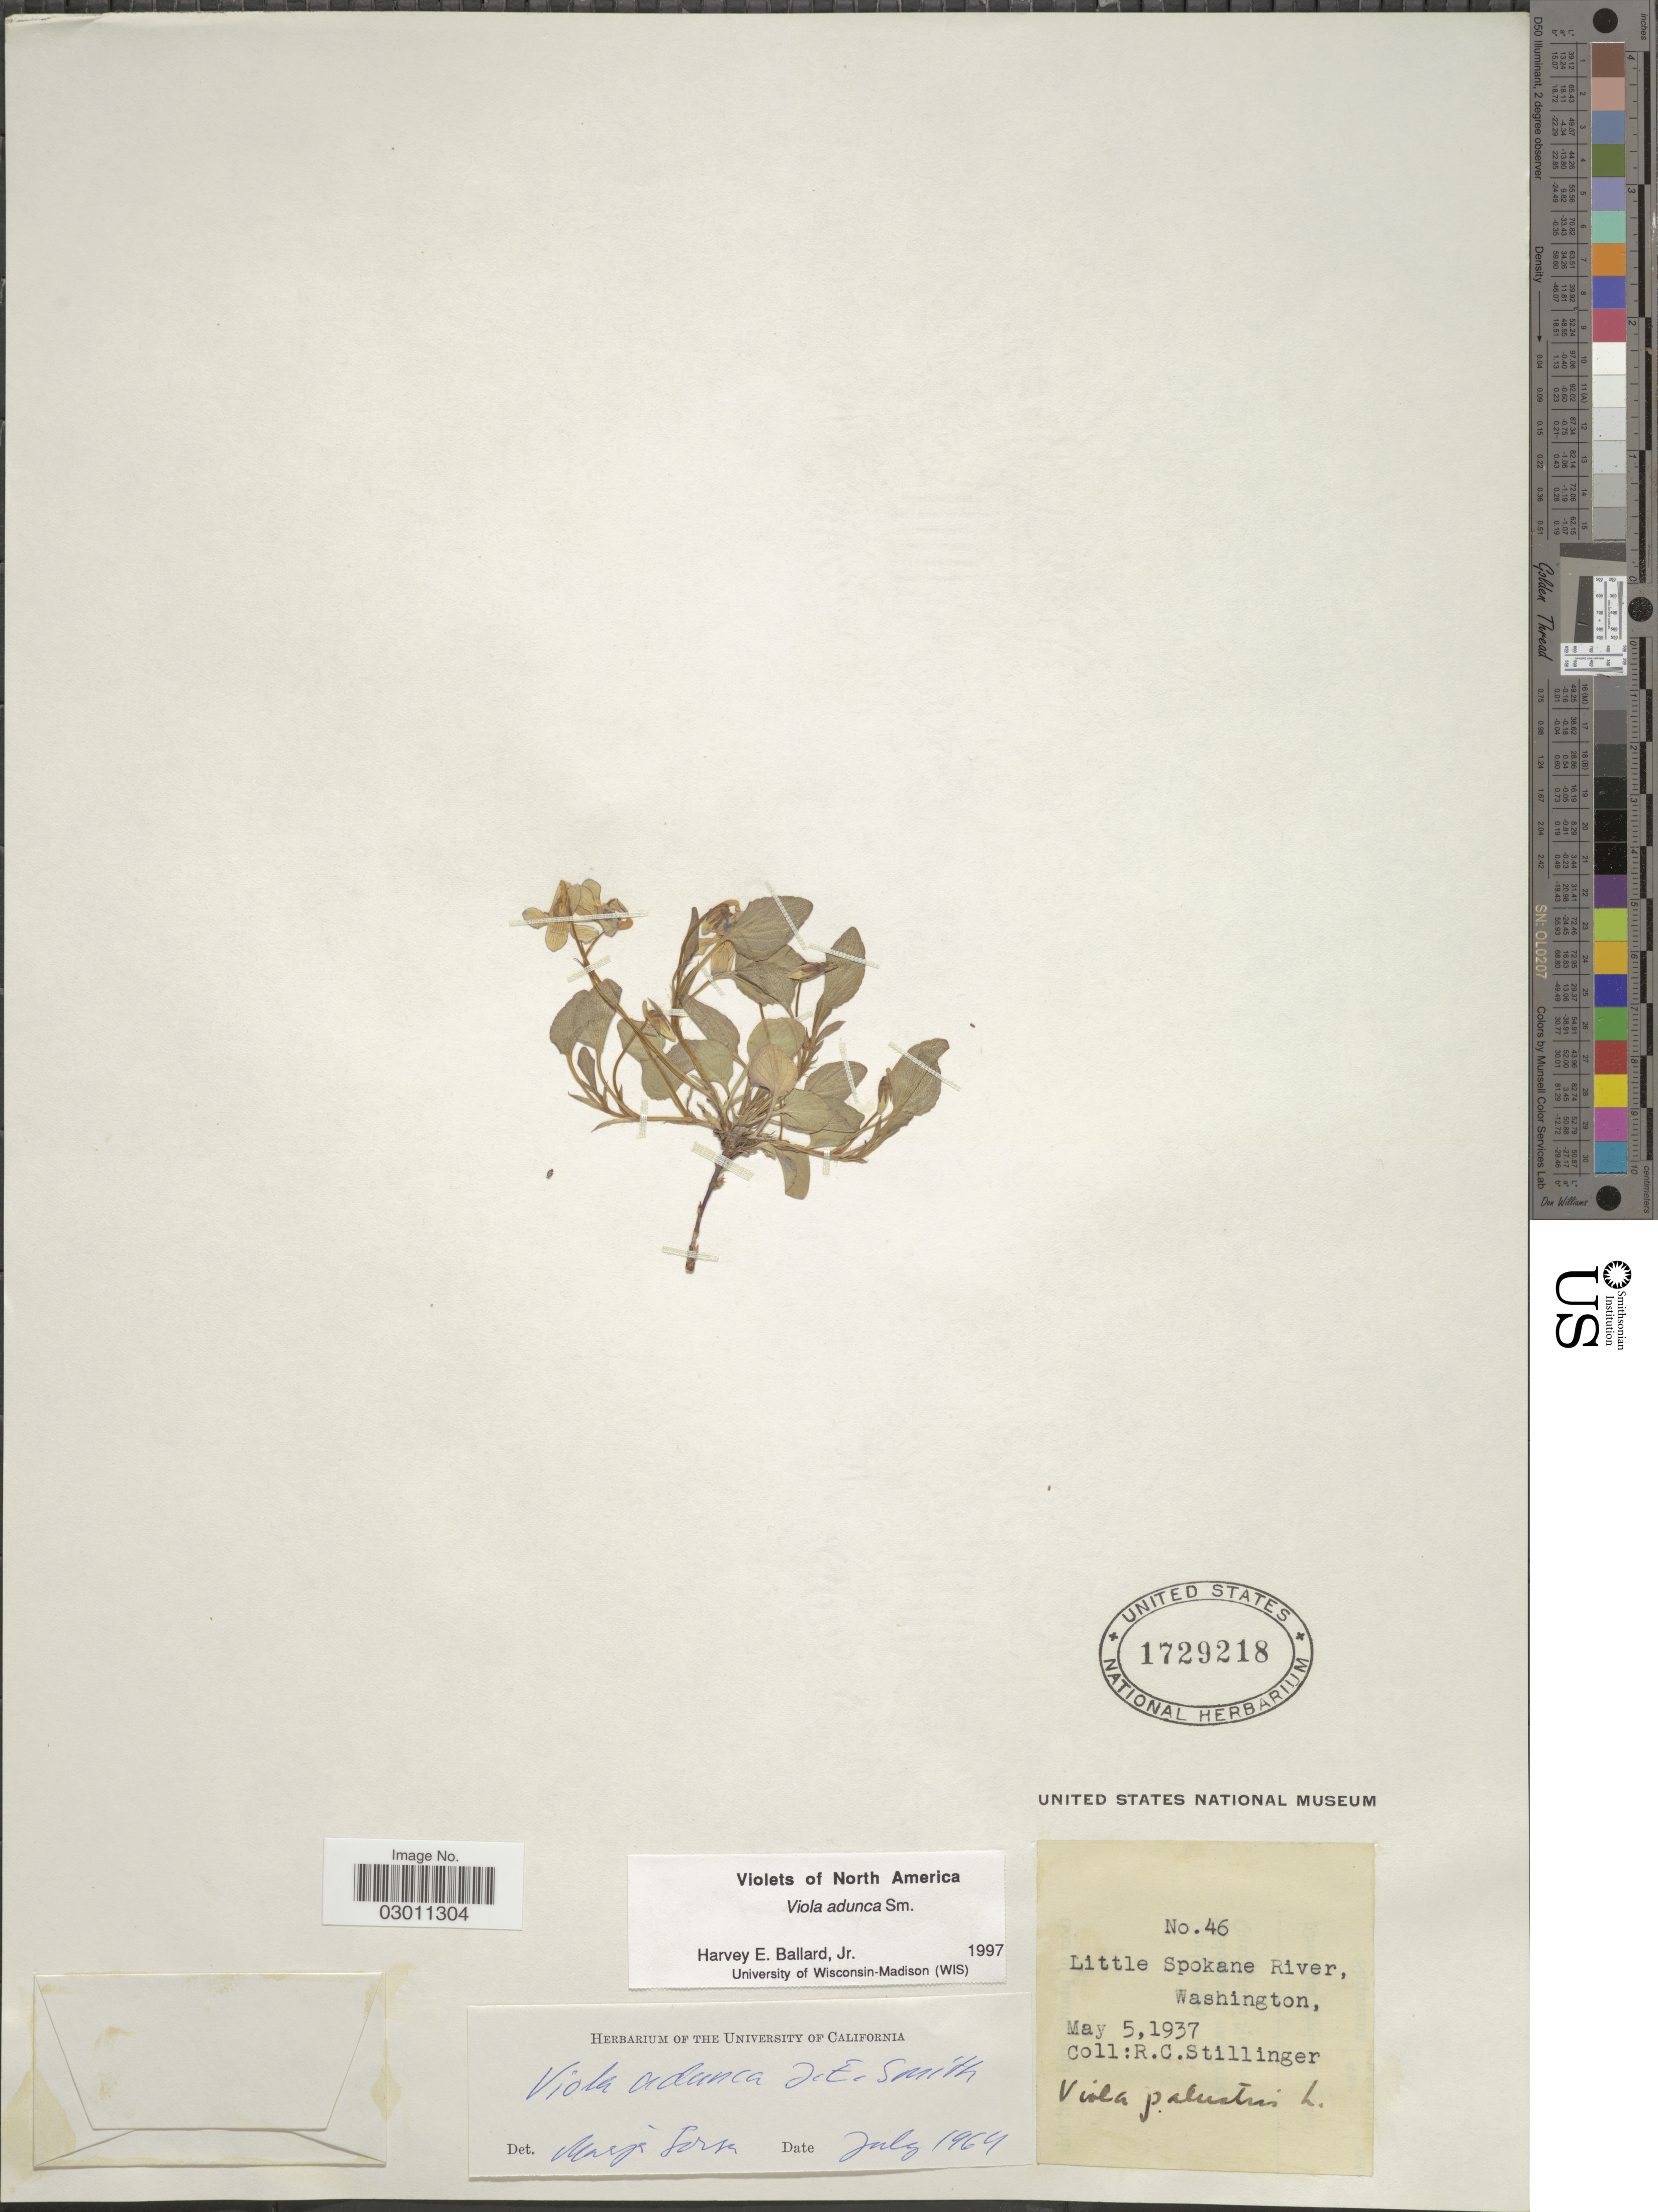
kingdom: Plantae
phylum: Tracheophyta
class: Magnoliopsida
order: Malpighiales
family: Violaceae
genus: Viola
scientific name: Viola adunca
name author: Sm.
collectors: R. Stillinger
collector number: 46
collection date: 1937-05-05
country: United States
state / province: Washington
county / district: Spokane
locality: Little Spokane River.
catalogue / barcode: US 1729218